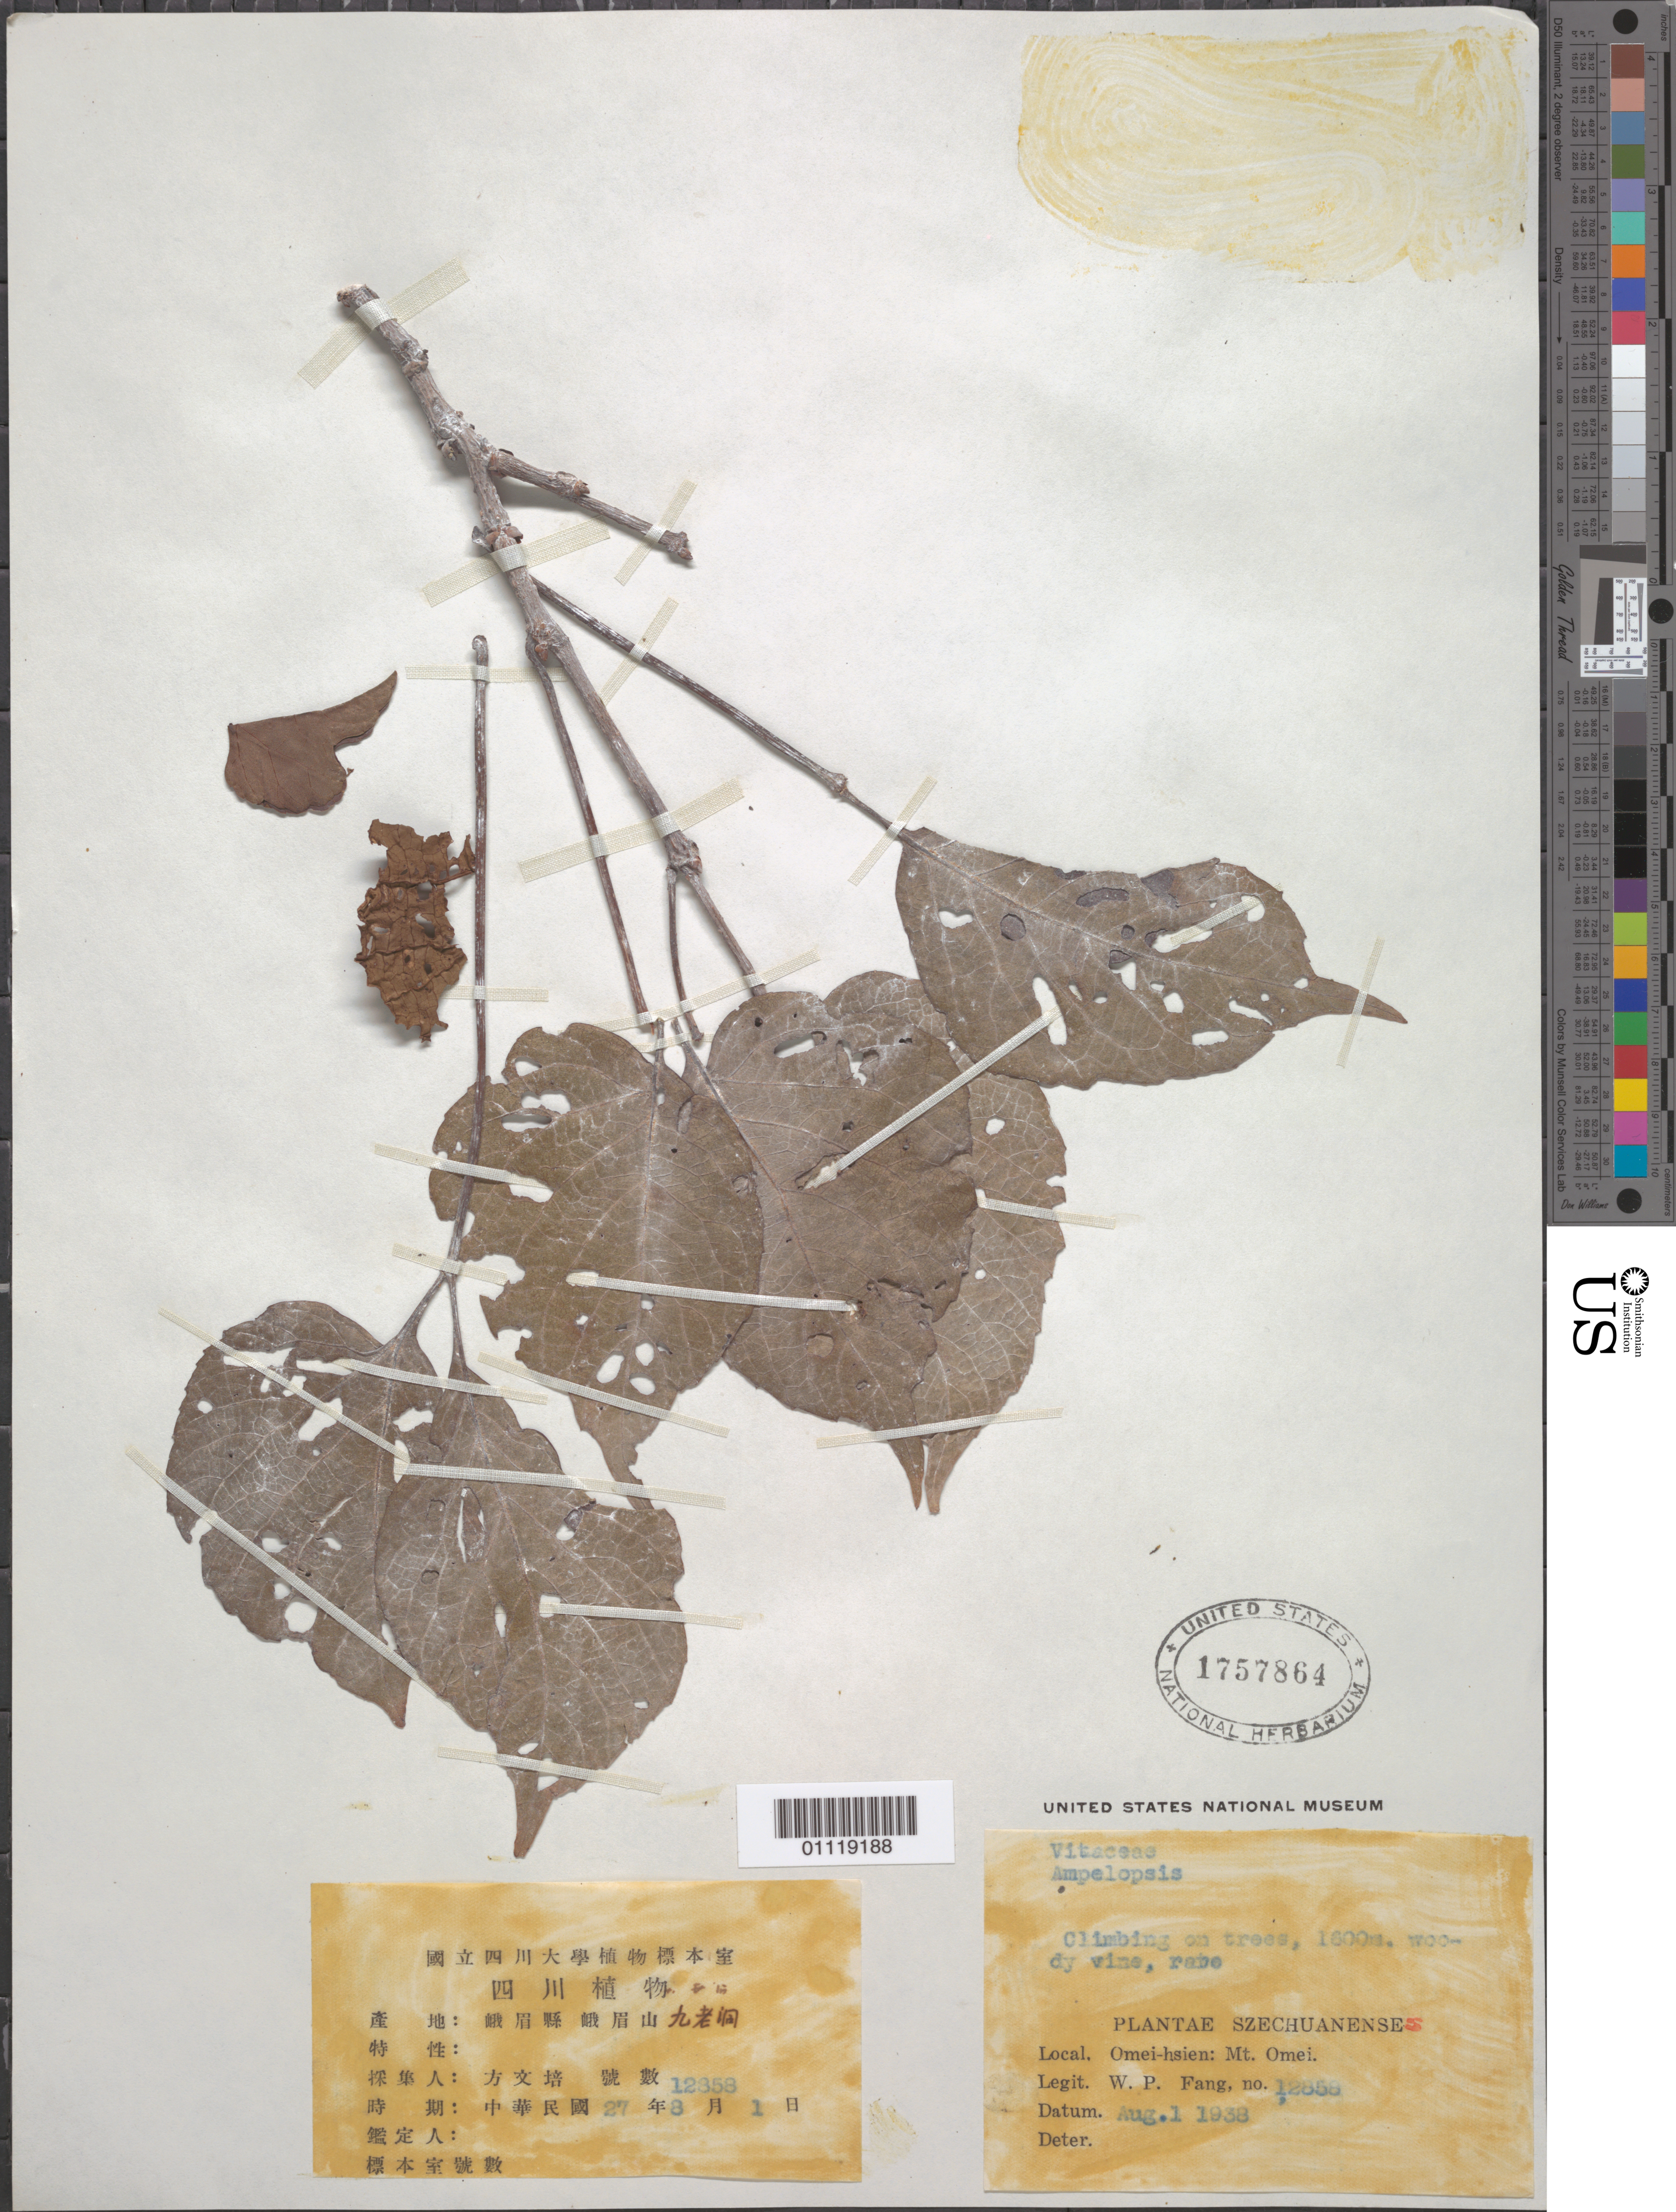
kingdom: Plantae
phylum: Tracheophyta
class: Magnoliopsida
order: Vitales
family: Vitaceae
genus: Ampelopsis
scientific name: Ampelopsis sp.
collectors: W. P. Fang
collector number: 12858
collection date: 1938-08-01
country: China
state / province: Sichuan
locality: Omei-hsien: Mt Omei.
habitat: Climbing on trees, woody vine.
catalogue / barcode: US 1757864